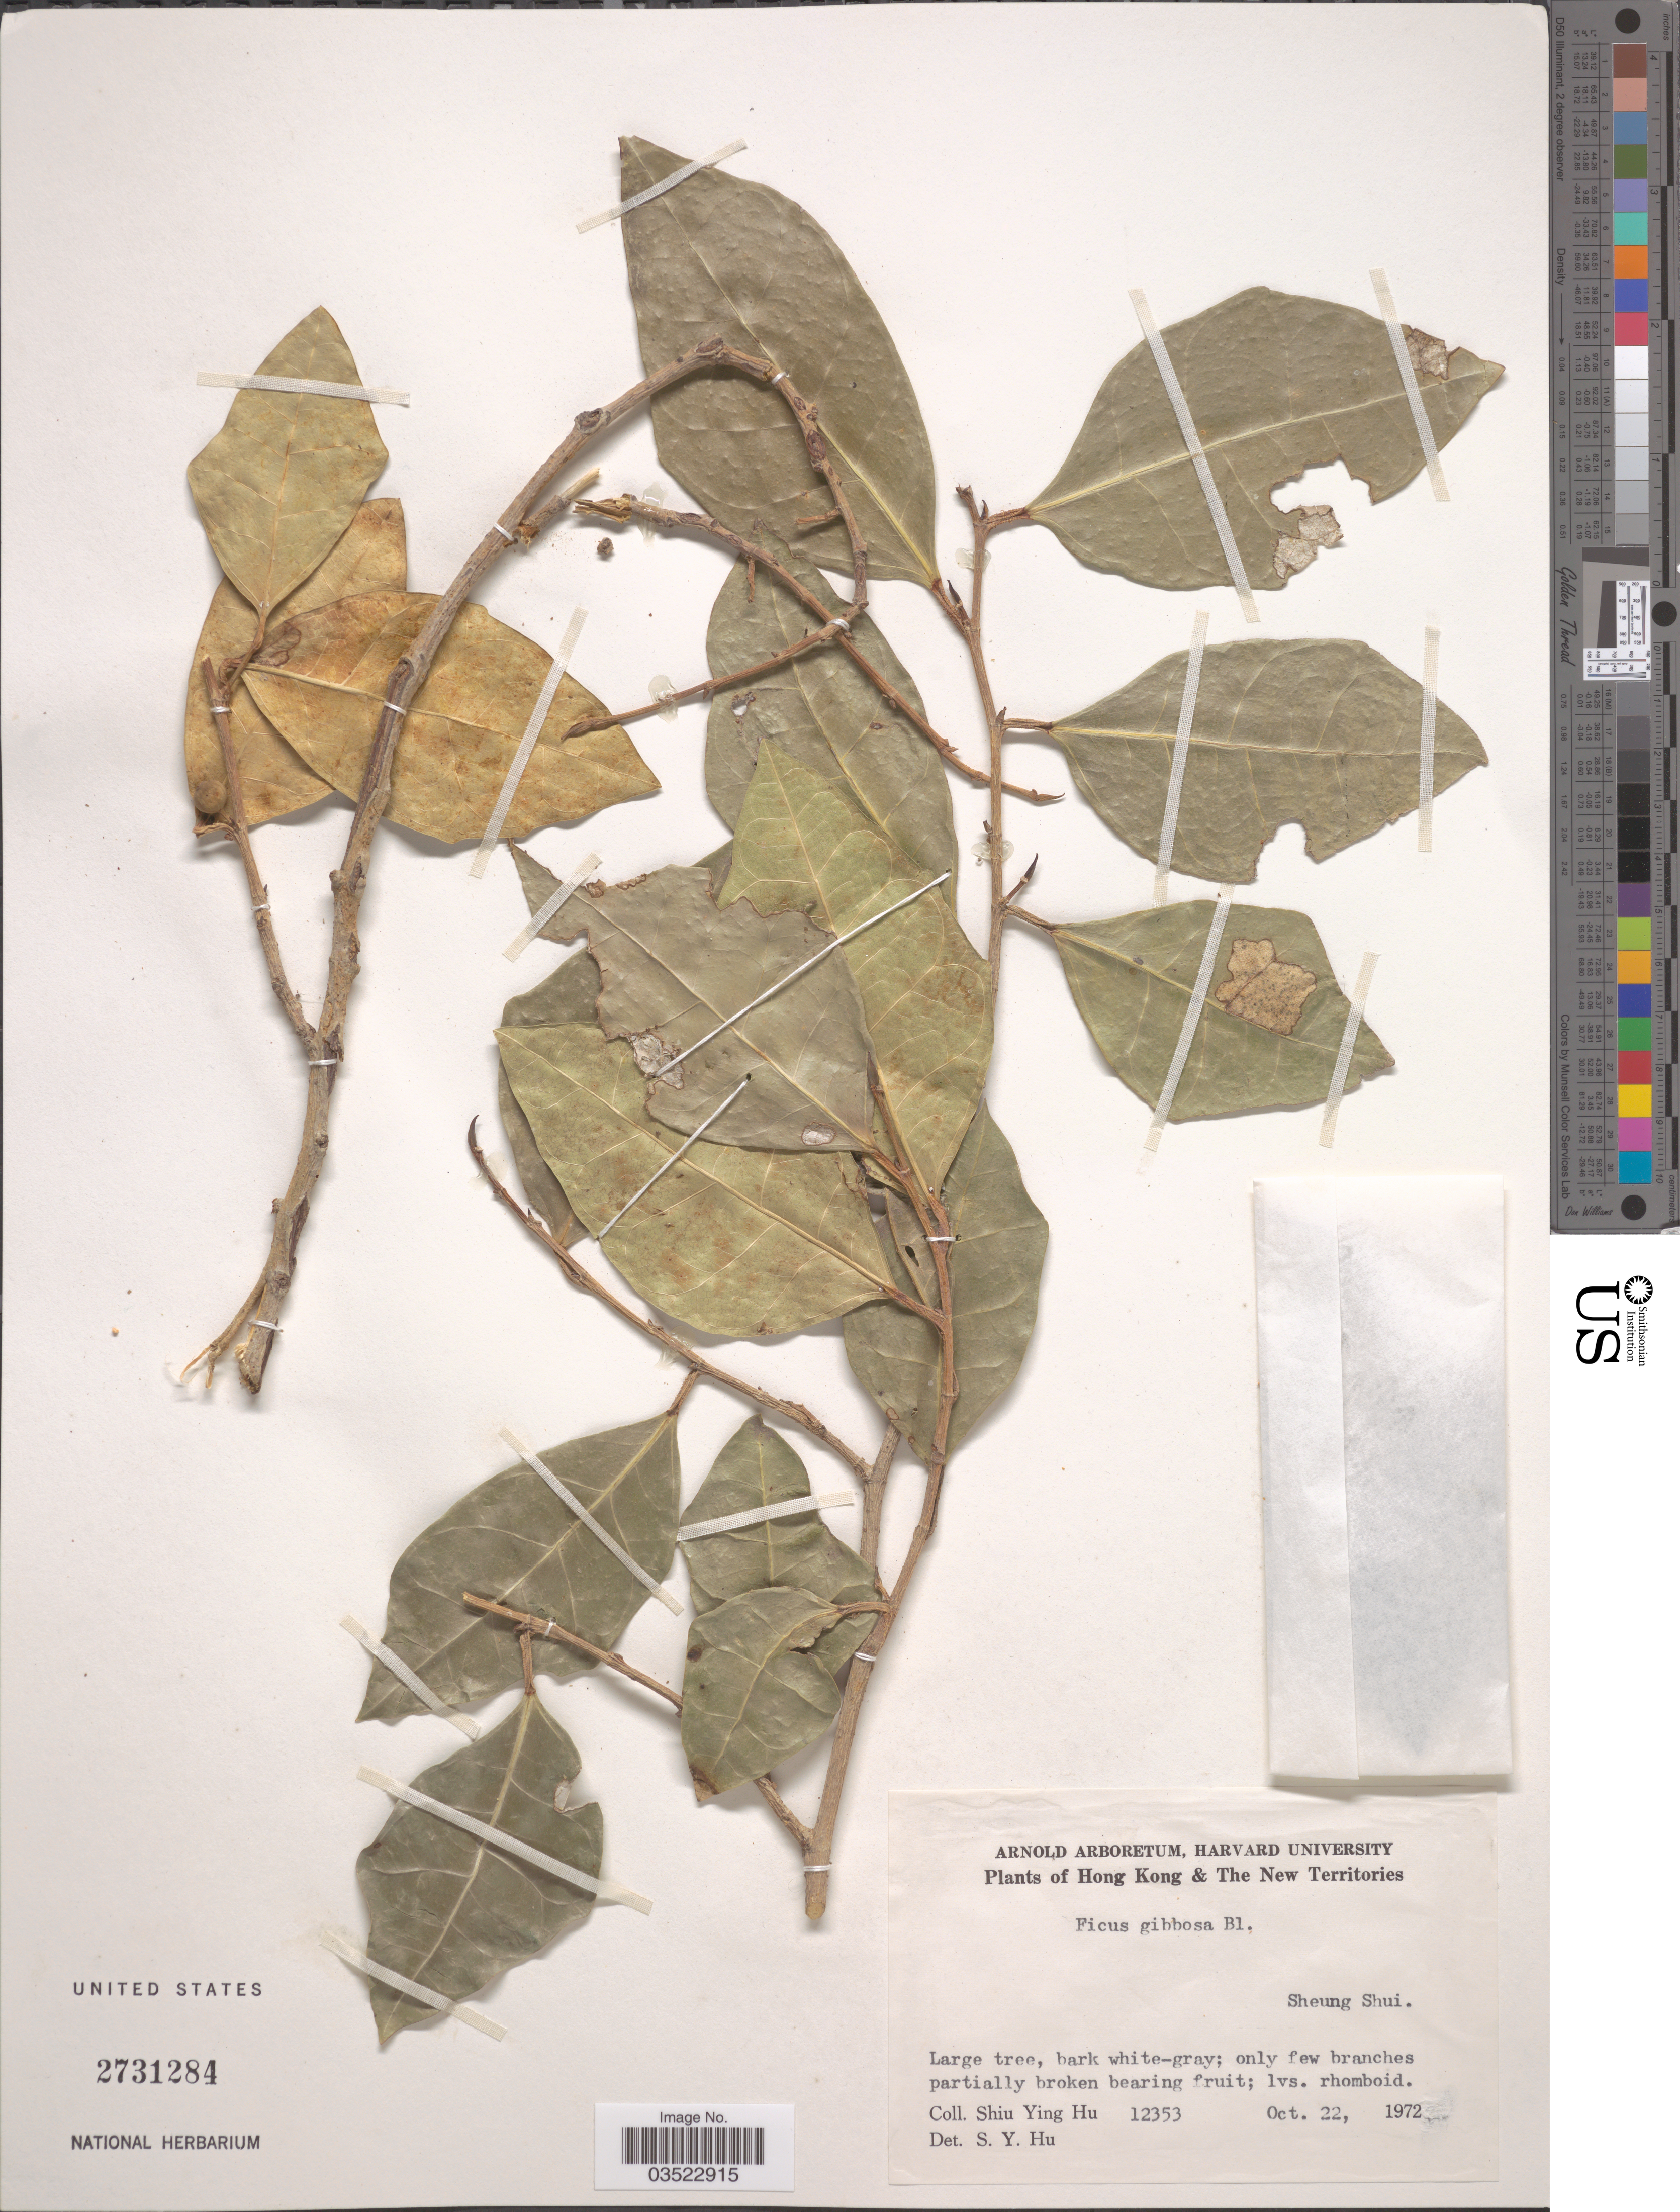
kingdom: Plantae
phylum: Tracheophyta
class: Magnoliopsida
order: Rosales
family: Moraceae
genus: Ficus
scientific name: Ficus tinctoria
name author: G. Forst.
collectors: S. Y. Hu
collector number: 12353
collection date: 1972-10-22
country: China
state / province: Hong Kong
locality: The New Territories. Sheung Shui.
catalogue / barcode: US 2731284